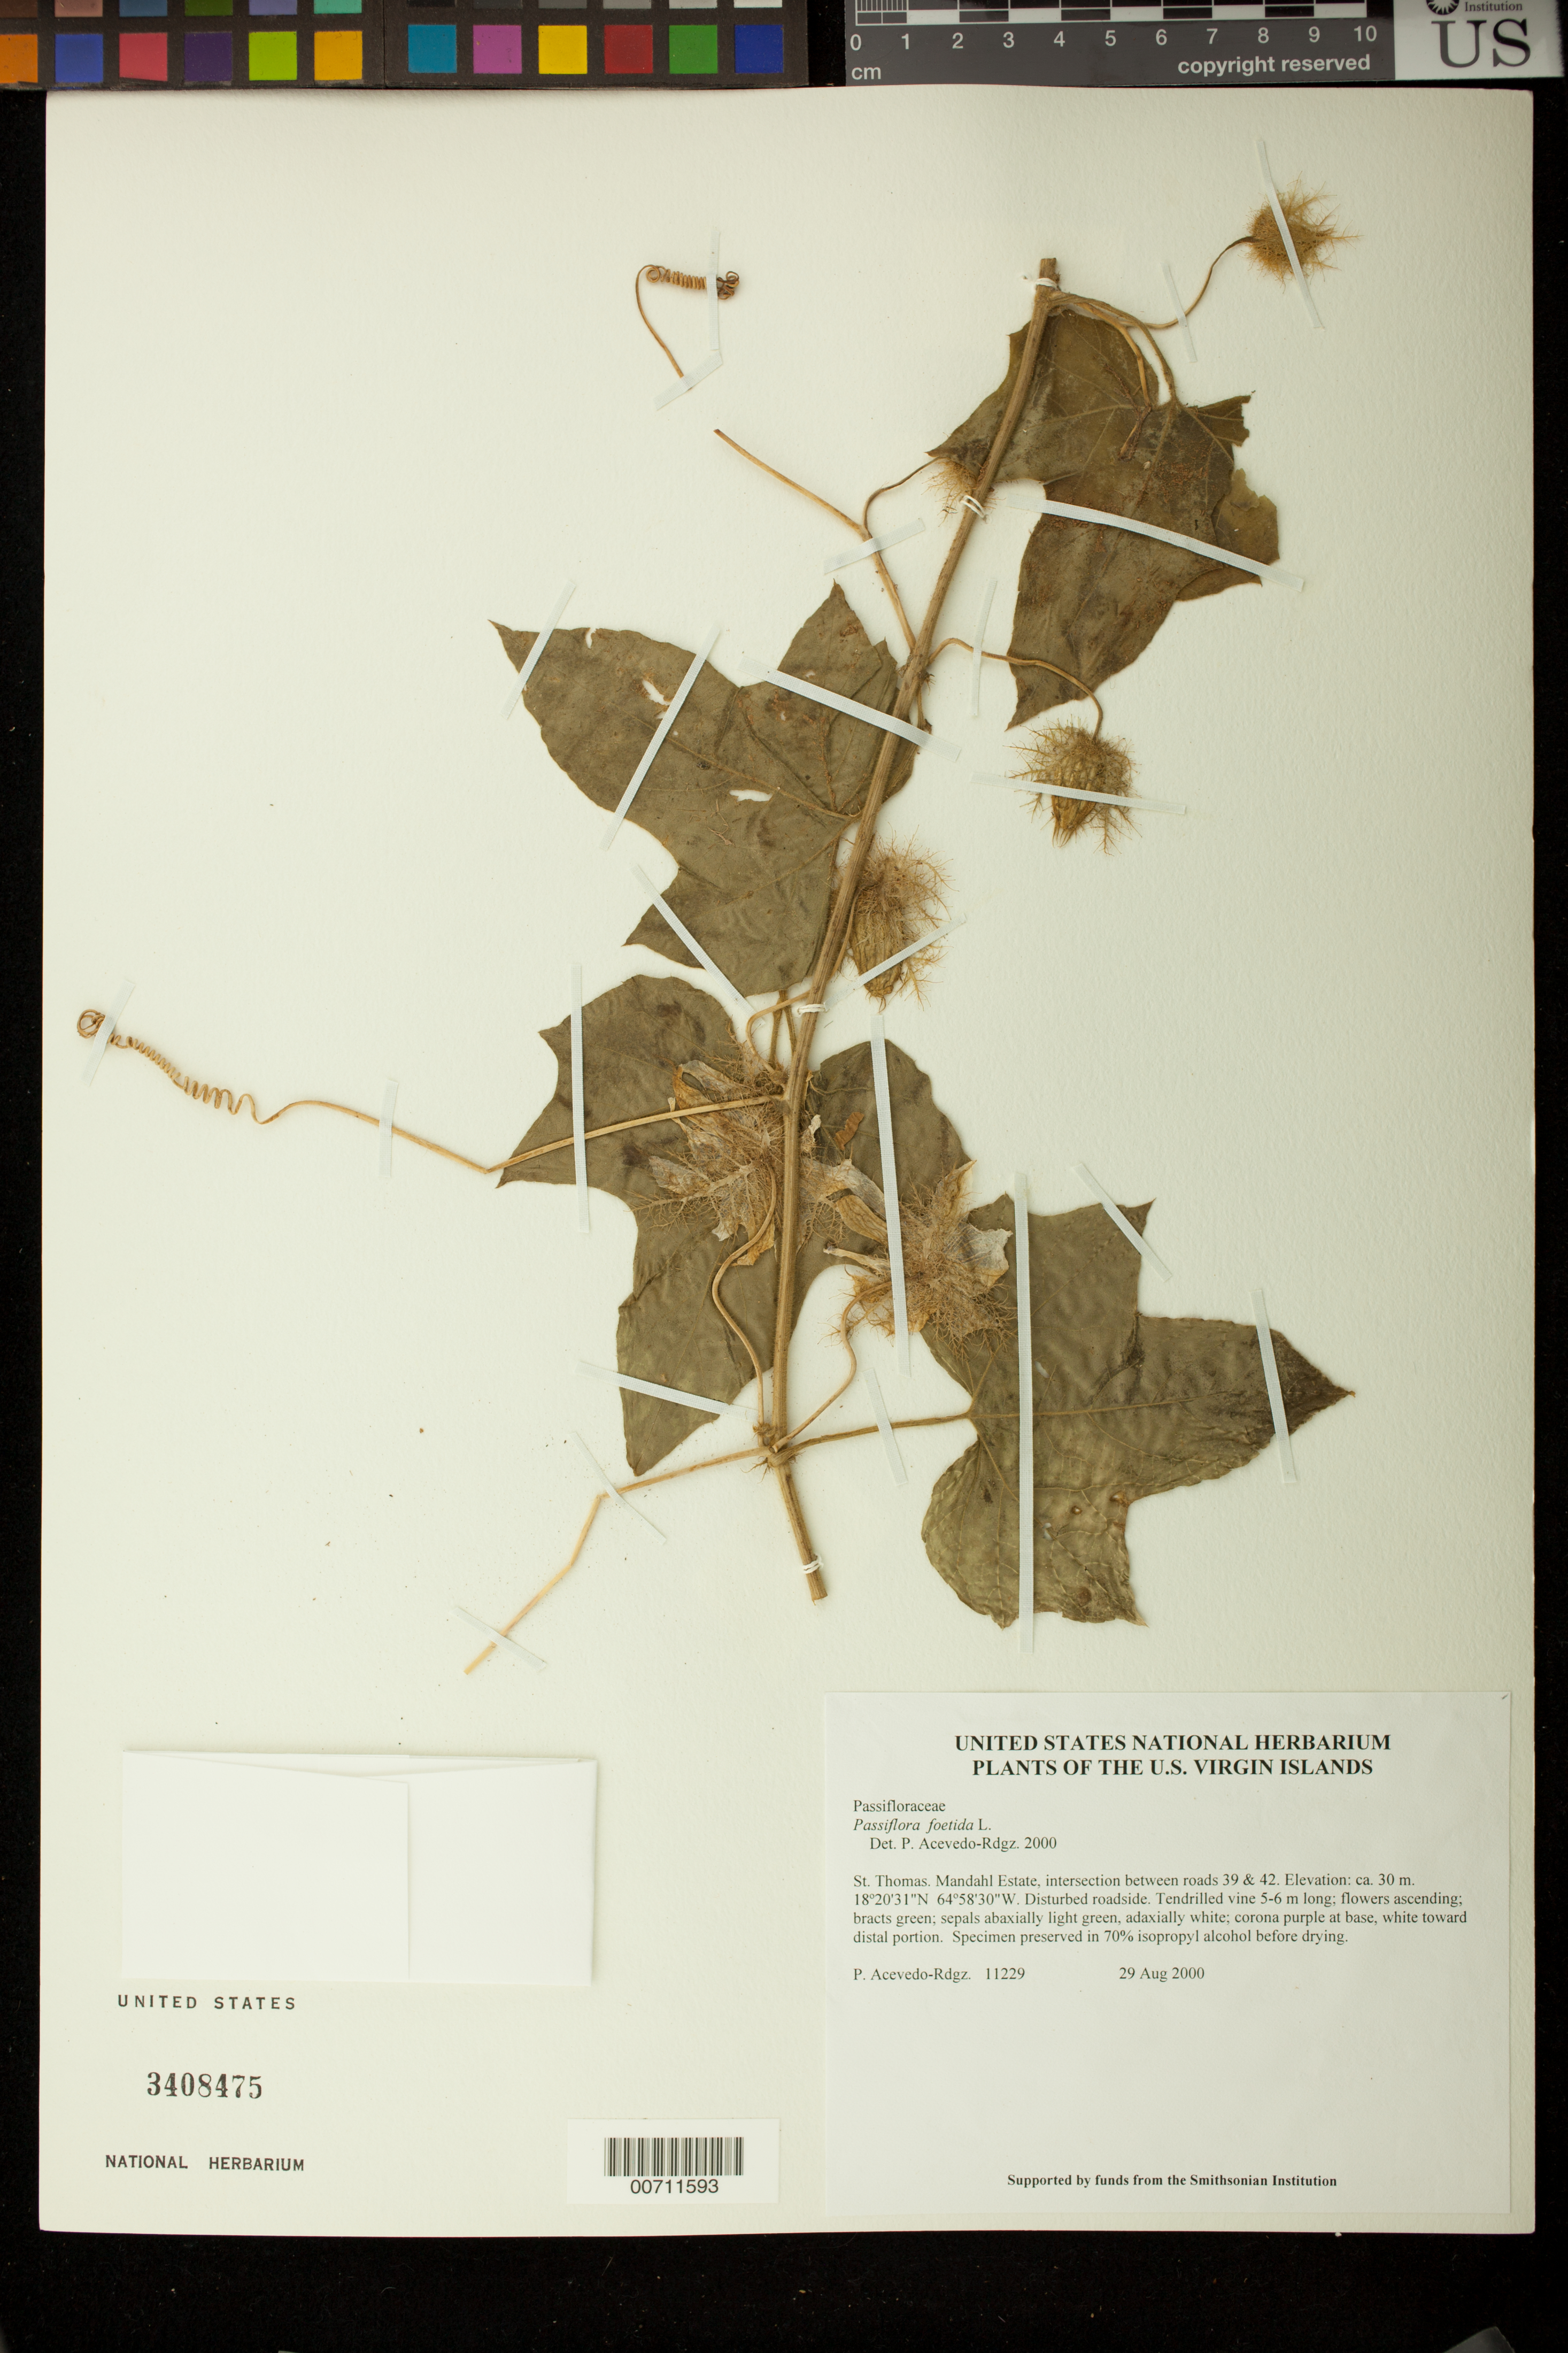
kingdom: Plantae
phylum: Tracheophyta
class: Magnoliopsida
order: Malpighiales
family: Passifloraceae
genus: Passiflora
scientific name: Passiflora foetida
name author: L.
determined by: Acevedo-Rodríguez, P., (BOT), Smithsonian Institution - National Museum of Natural History (UNITED STATES)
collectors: P. Acevedo-Rodr.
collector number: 11229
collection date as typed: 29 Aug 2000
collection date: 2000-08-29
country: U.S. Virgin Islands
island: St. Thomas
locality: Mandahl Estate, intersection between roads 39 & 42.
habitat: Disturbed roadside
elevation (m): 30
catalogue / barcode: US 3408475